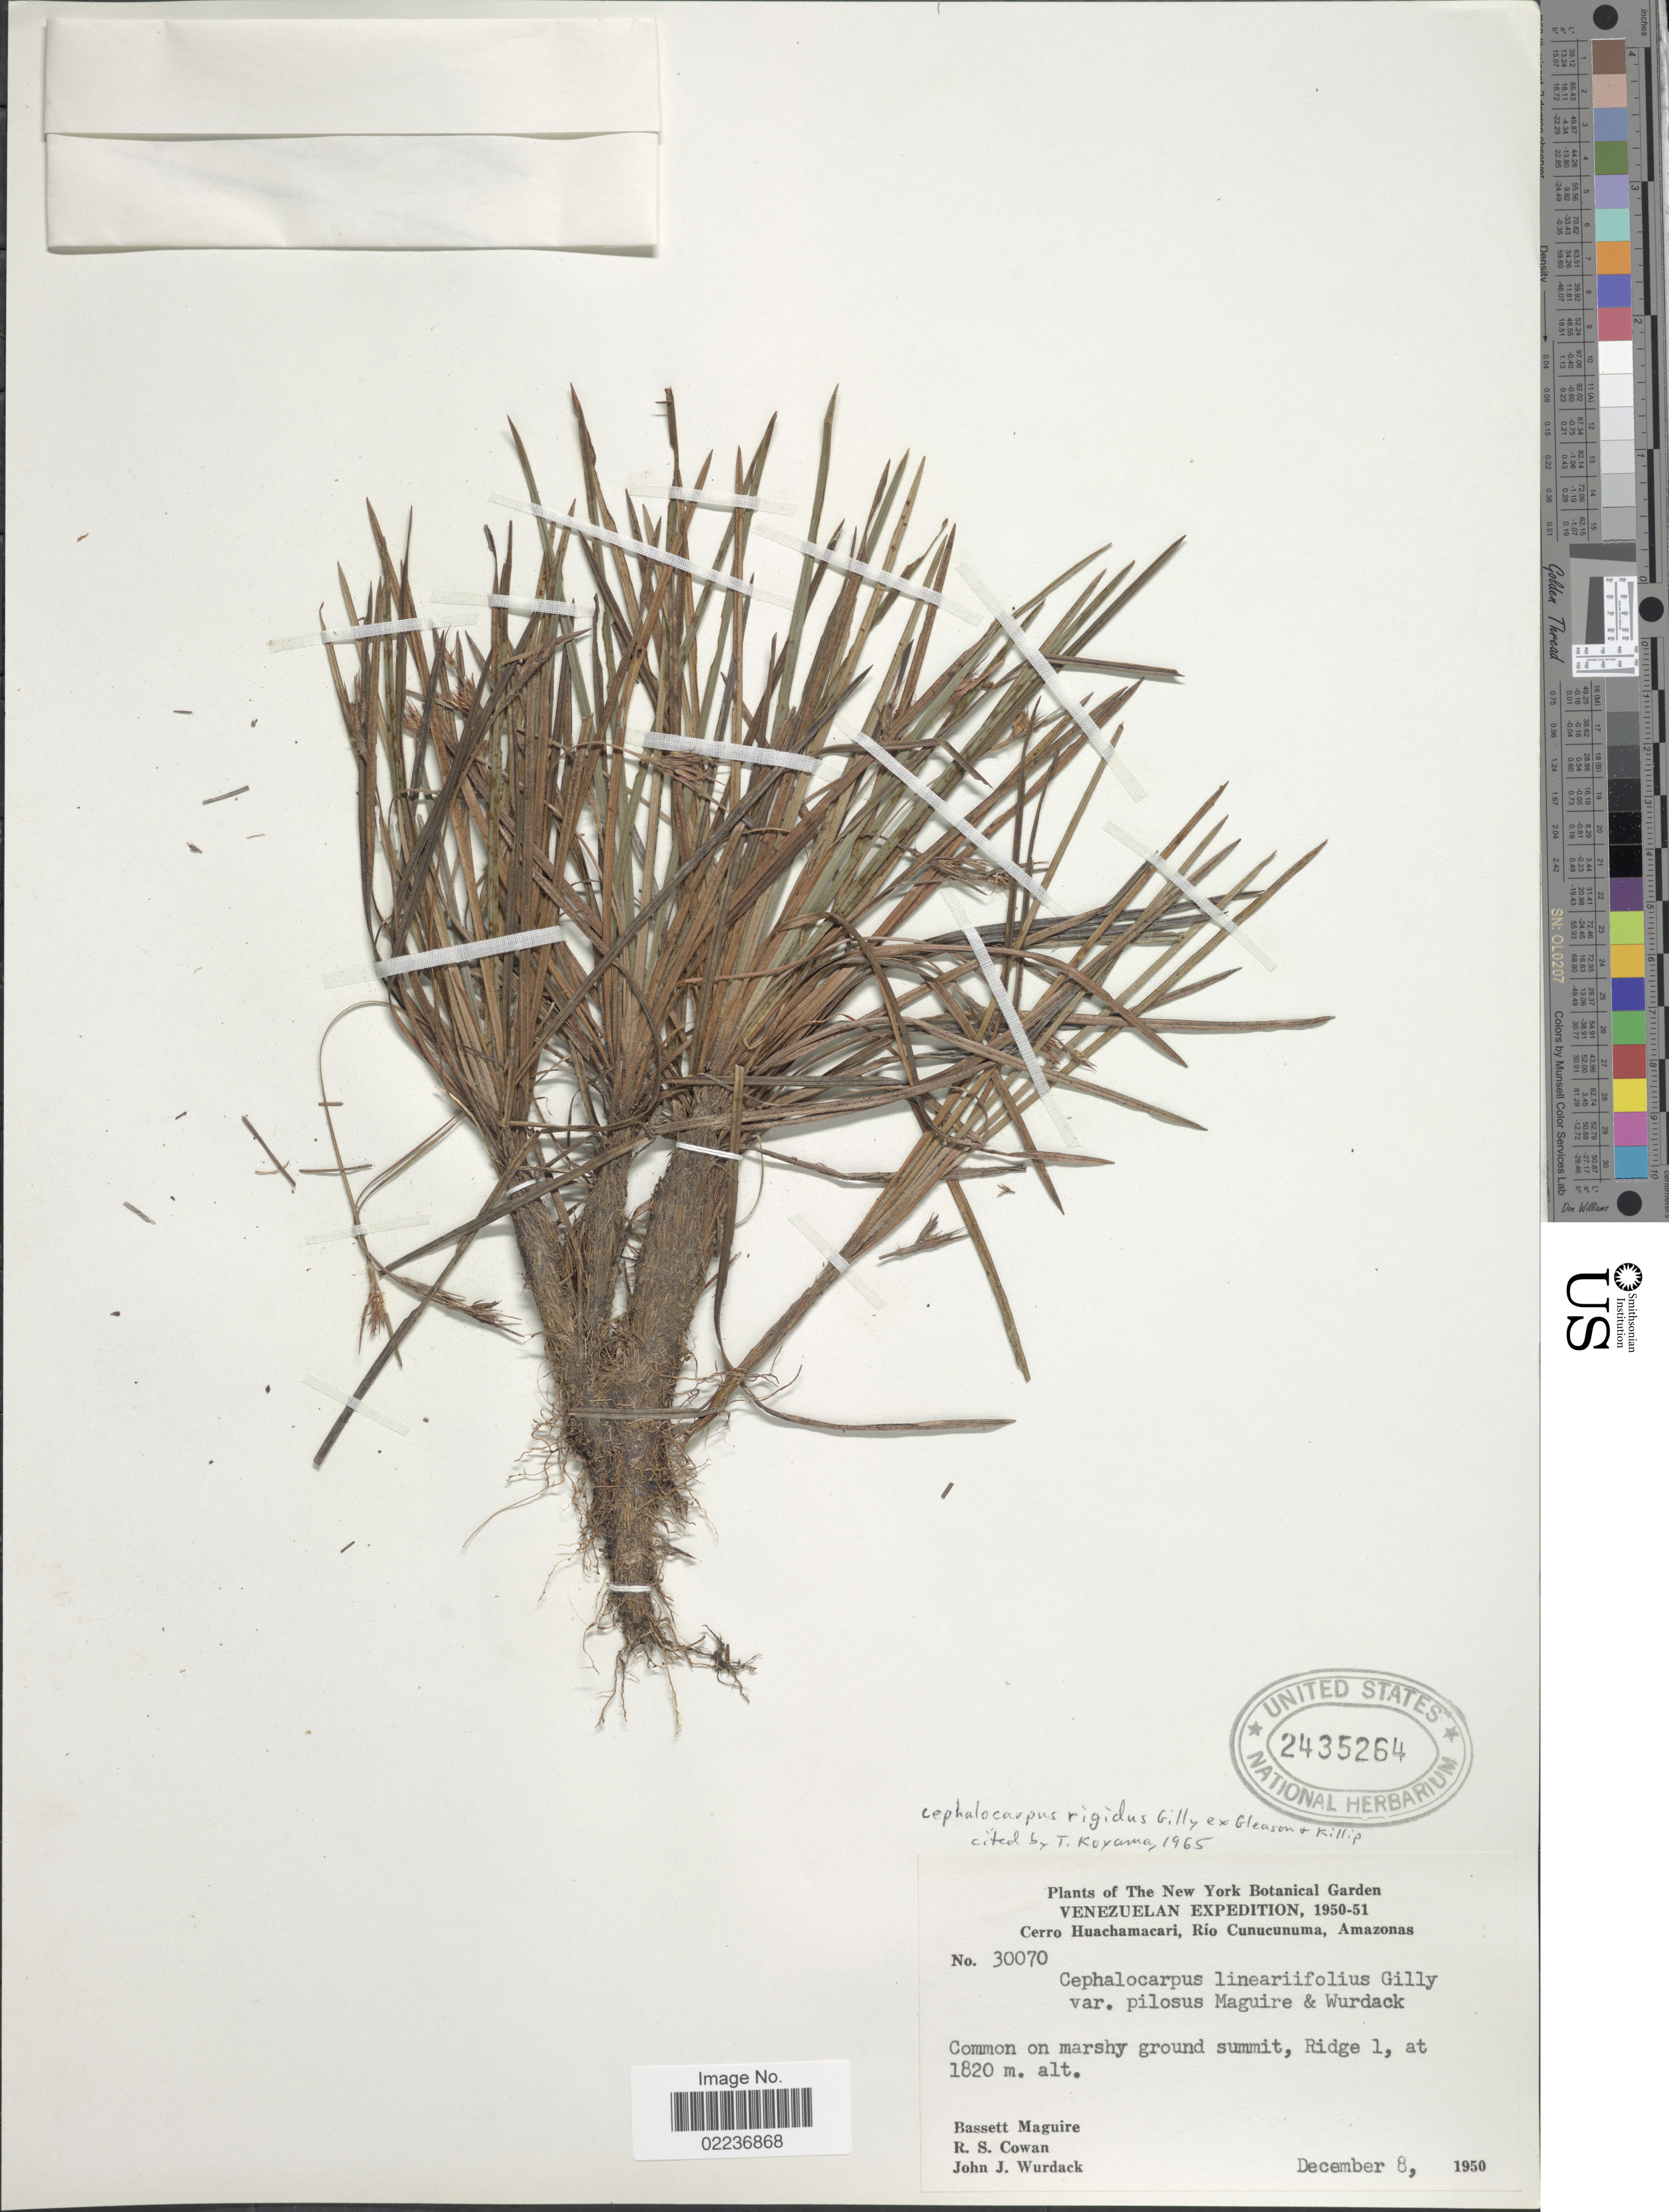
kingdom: Plantae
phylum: Tracheophyta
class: Liliopsida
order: Poales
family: Cyperaceae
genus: Cephalocarpus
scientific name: Cephalocarpus rigidus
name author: Gilly ex Gleason & Killip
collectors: B. Maguire, R. S. Cowan & J. J. Wurdack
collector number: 30070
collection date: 1950-12-08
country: Venezuela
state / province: Amazonas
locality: Cerro Huachamacari, Rio Cunucunuma, on marshy ground summit, Ridge 1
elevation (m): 1820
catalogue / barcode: US 2435264